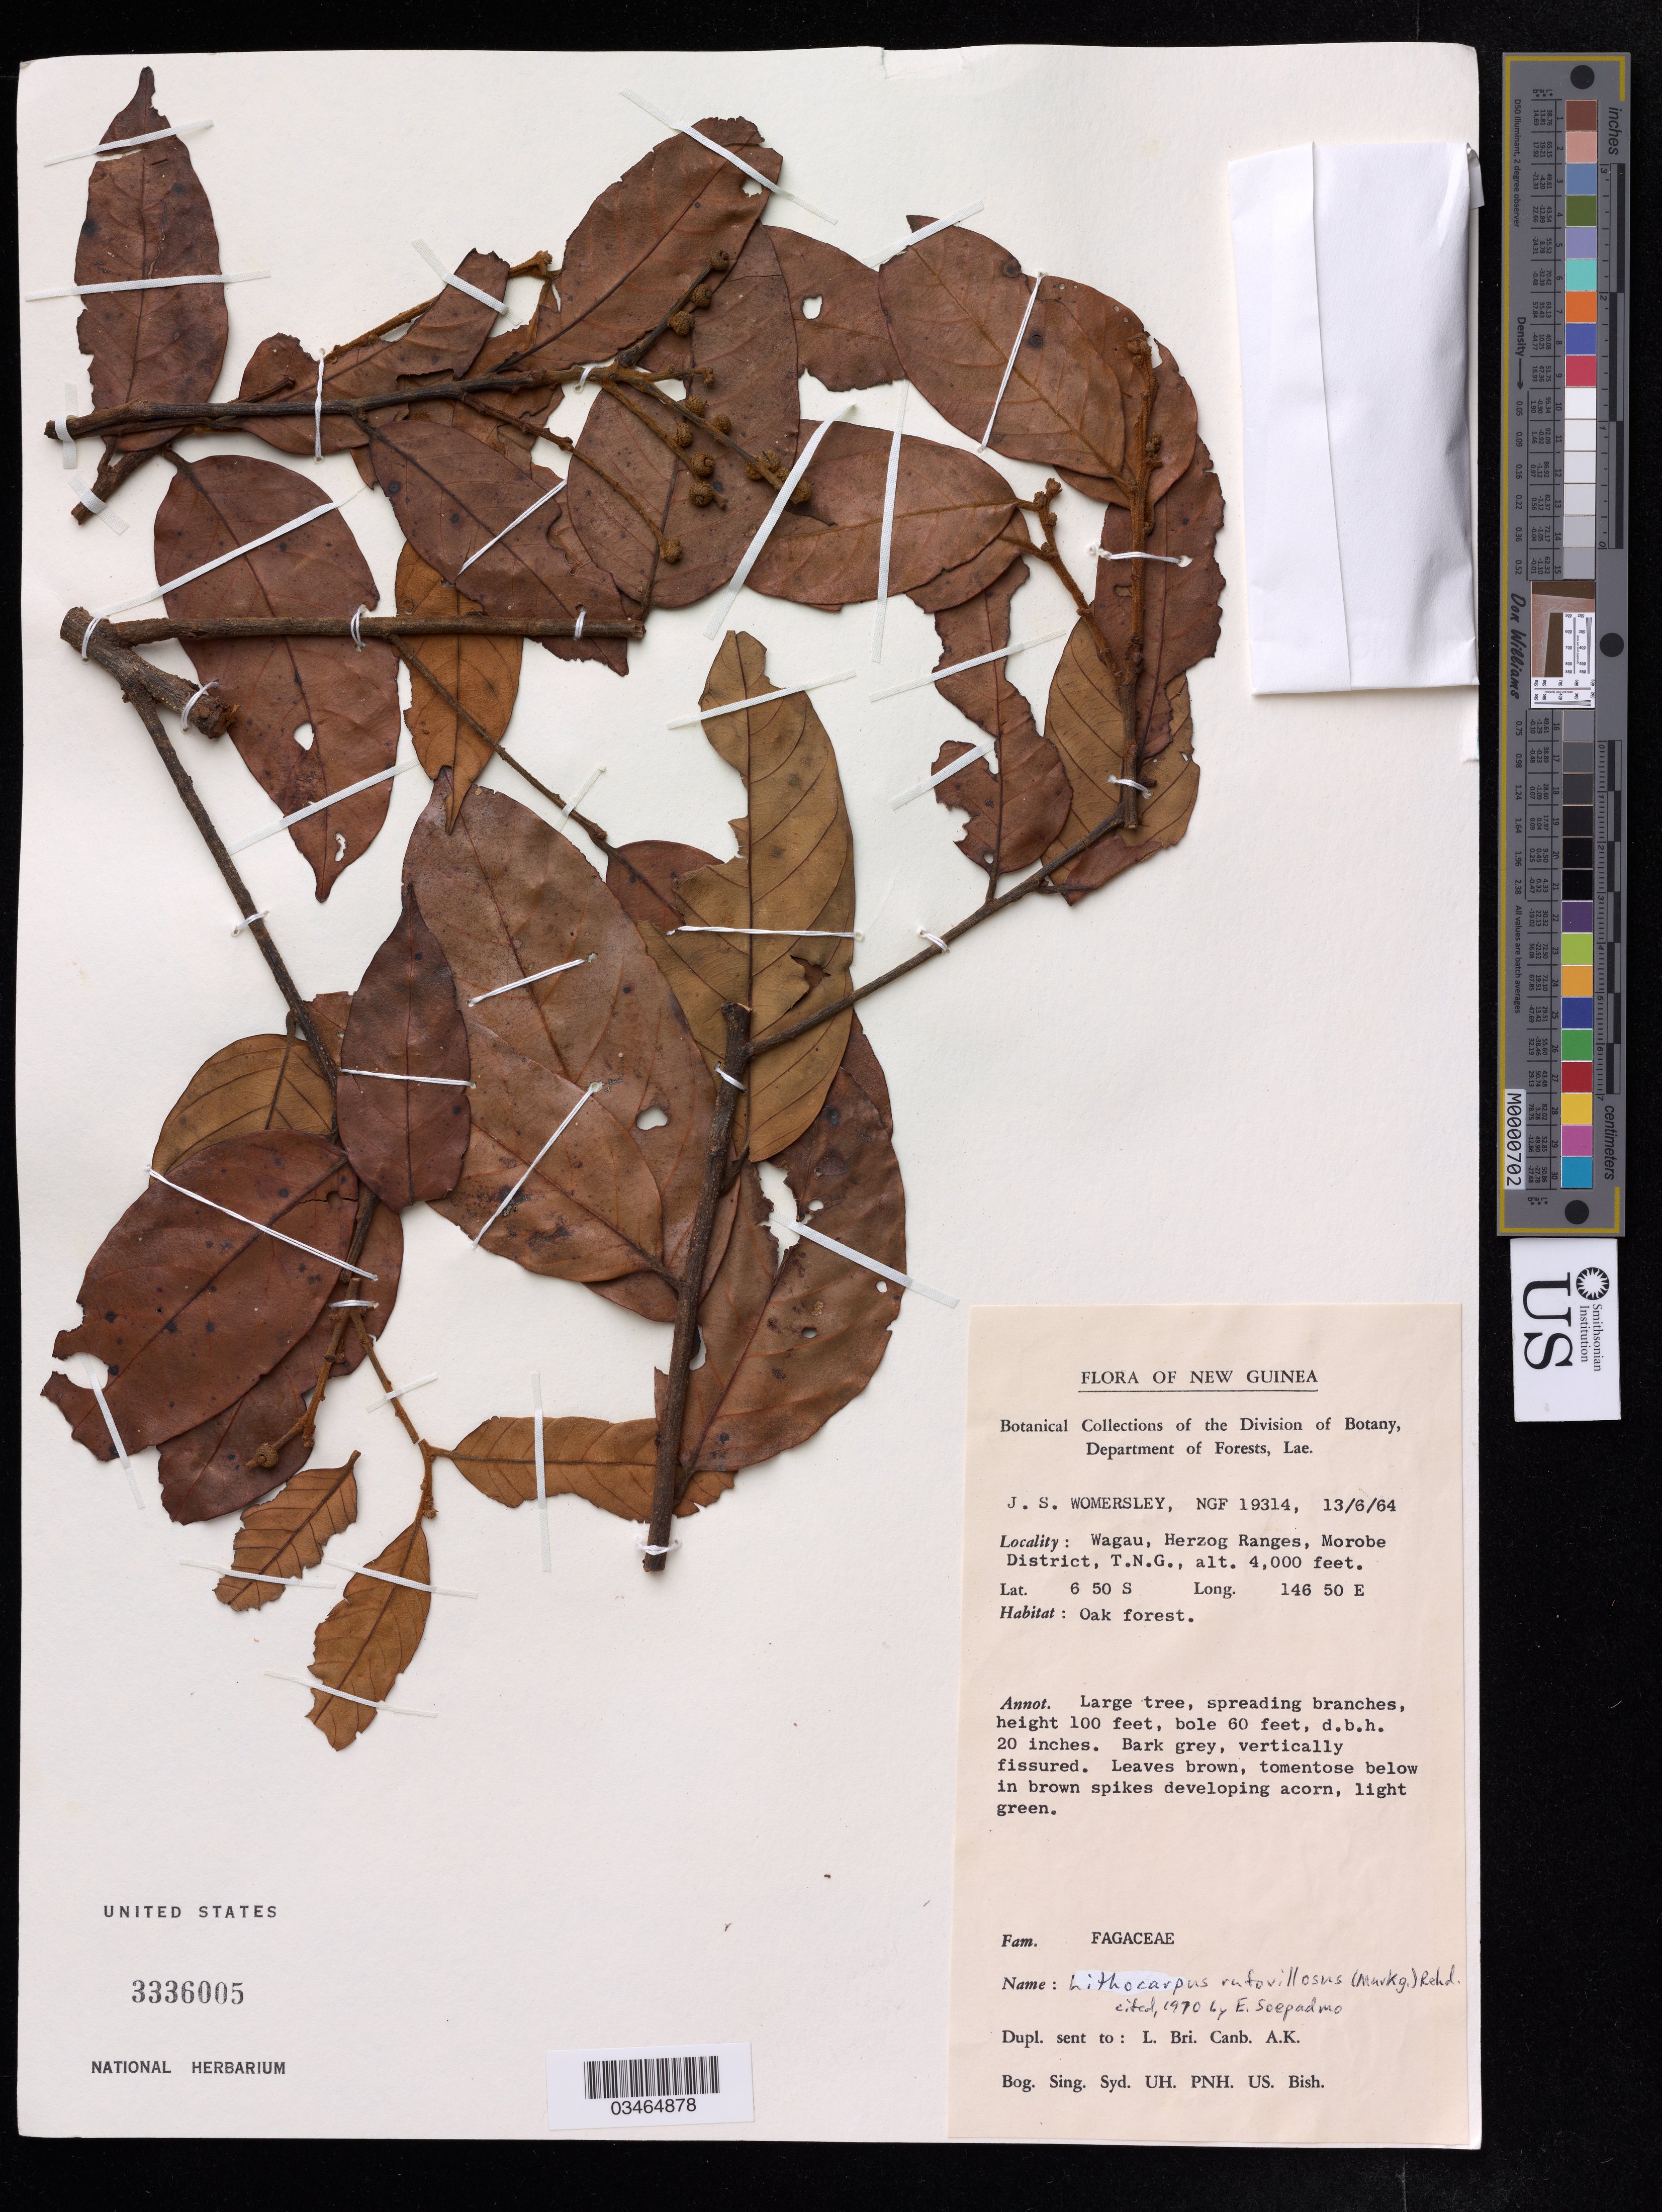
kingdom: Plantae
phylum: Tracheophyta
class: Magnoliopsida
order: Fagales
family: Fagaceae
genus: Lithocarpus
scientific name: Lithocarpus rufovillosus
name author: (Markgr.) Rehder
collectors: J. Womersley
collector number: NGF 19314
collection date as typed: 13 Jun 64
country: Papua New Guinea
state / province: Morobe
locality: Wagau, Herzorg Ranges, Morobe District, T. N. G., alt. 4000 feet.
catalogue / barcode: US 3336005